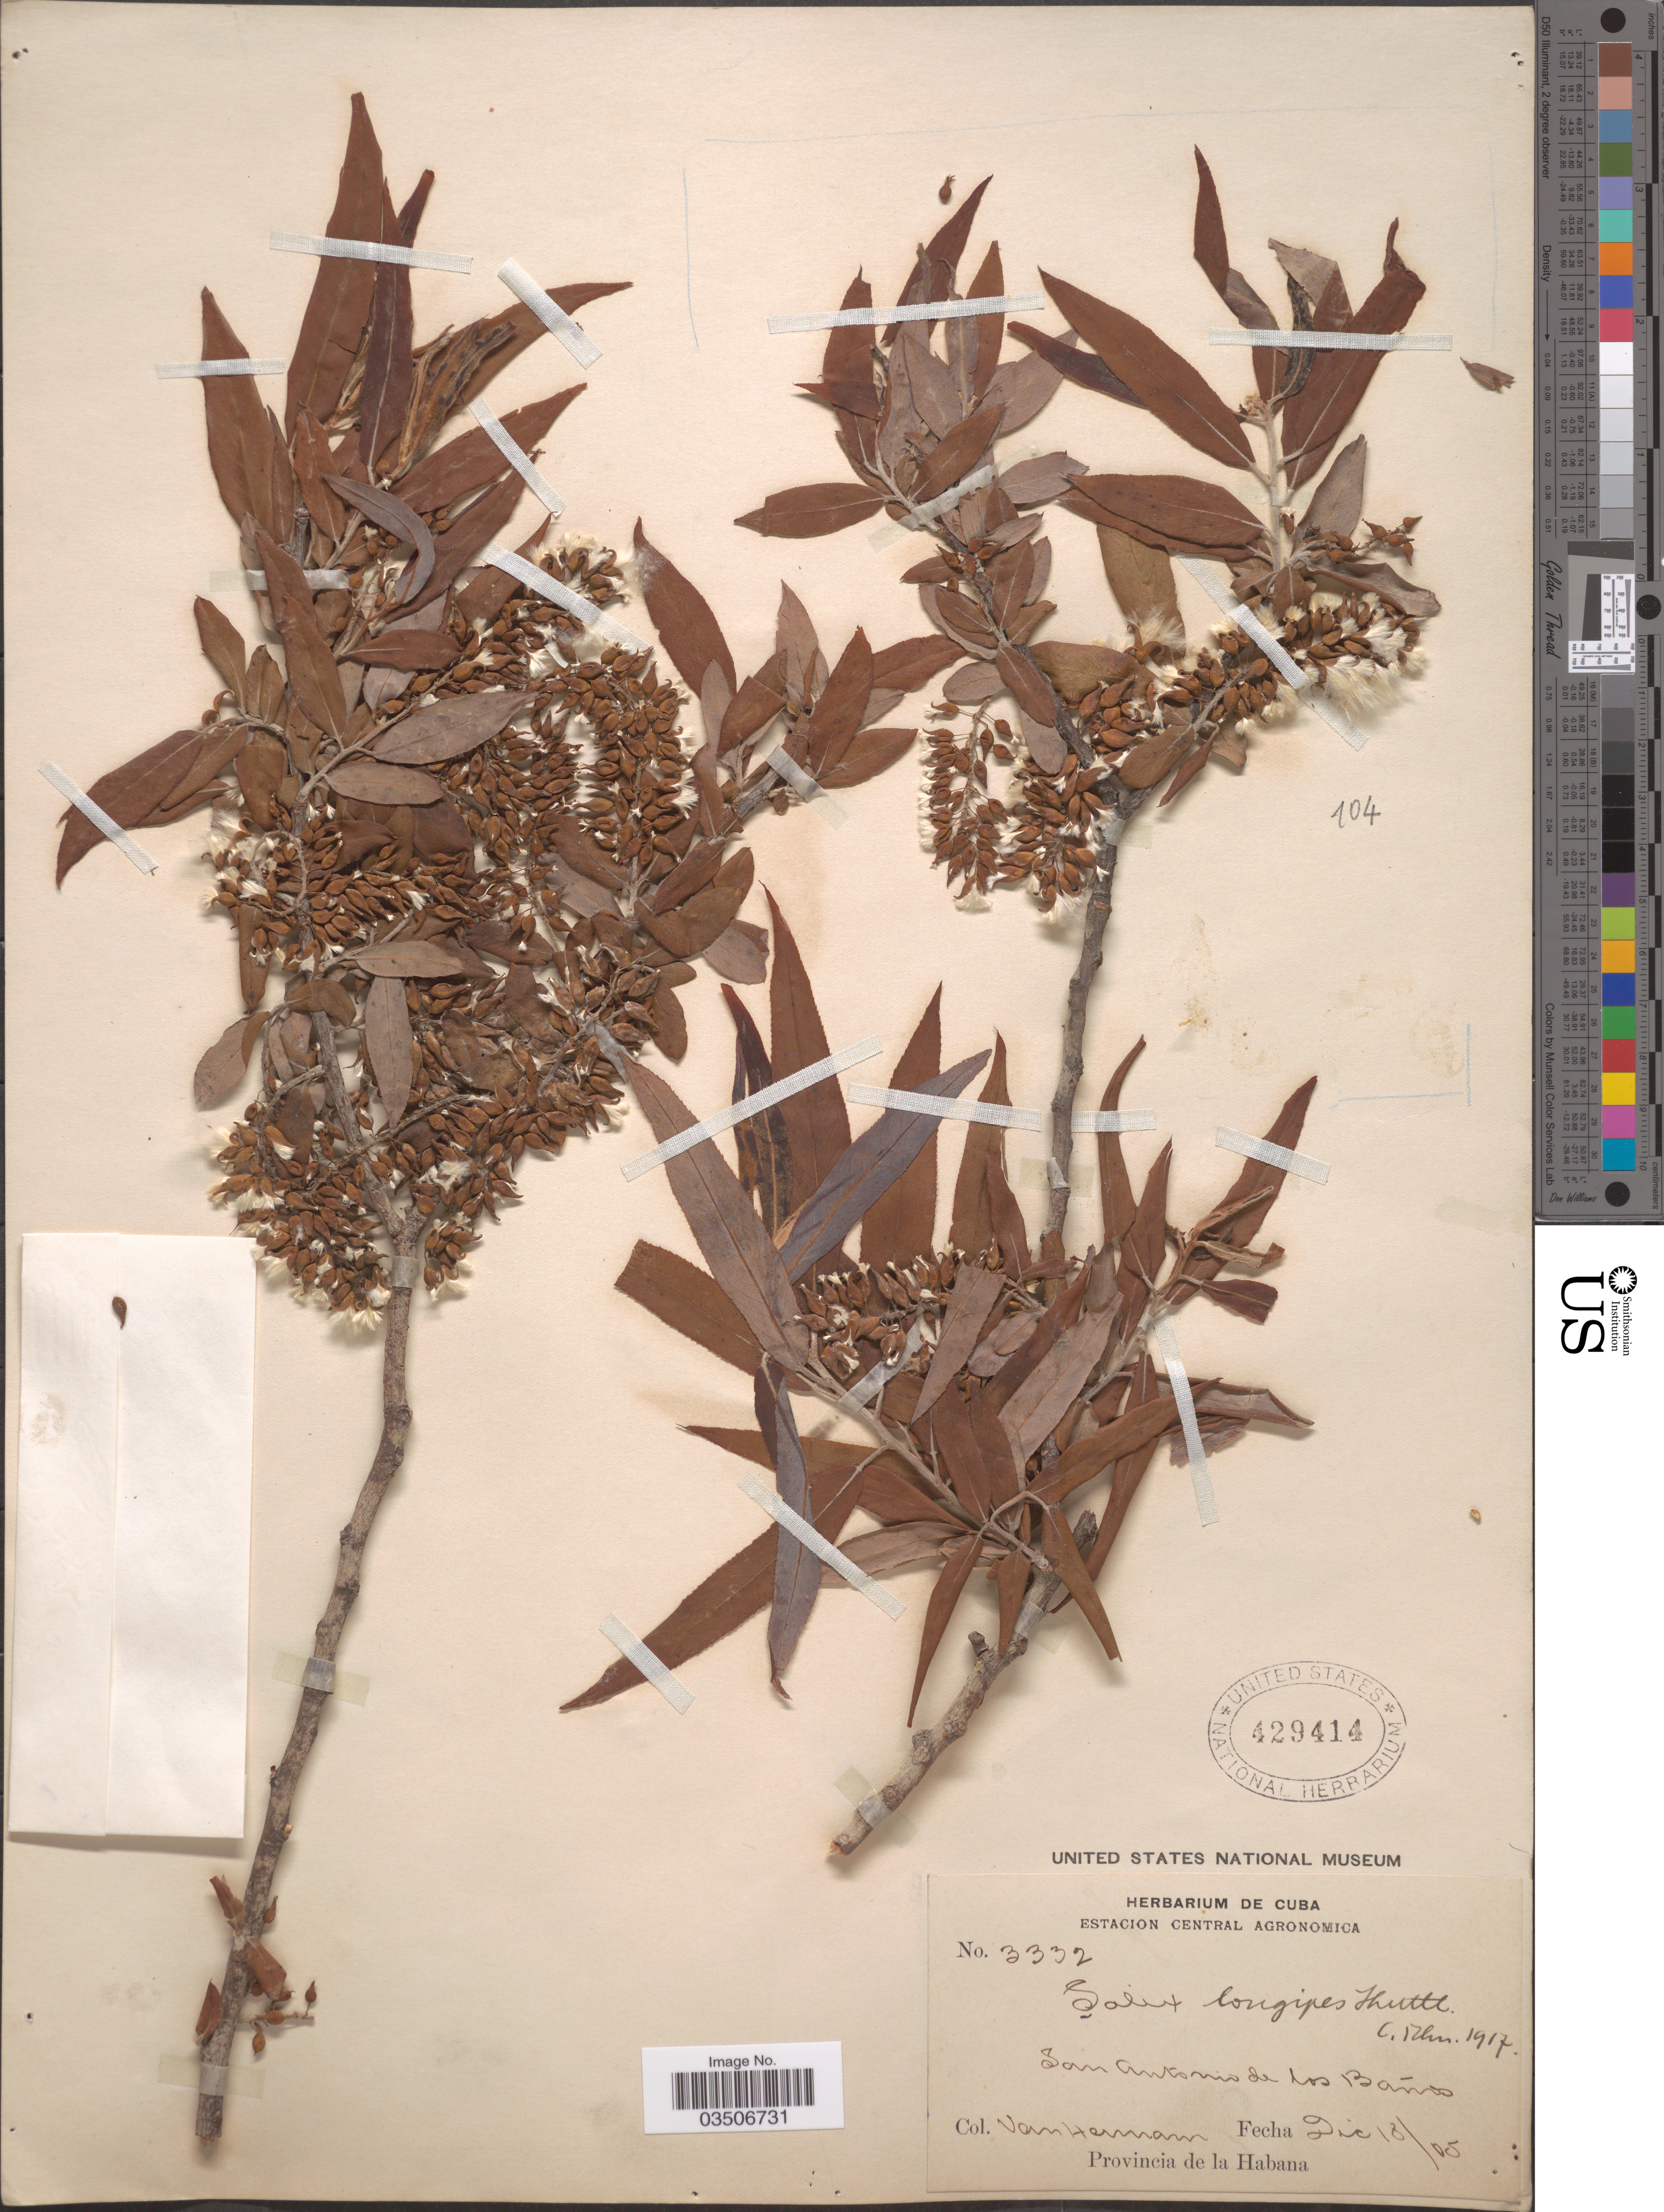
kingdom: Plantae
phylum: Tracheophyta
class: Magnoliopsida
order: Malpighiales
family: Salicaceae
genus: Salix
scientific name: Salix longipes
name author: Shuttlew. ex Andersson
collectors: Van Hermann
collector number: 3332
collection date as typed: Transcribed d/m/y: 18/12/5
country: Cuba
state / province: La Habana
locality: San Antonio de Los Baños.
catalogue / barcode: US 429414